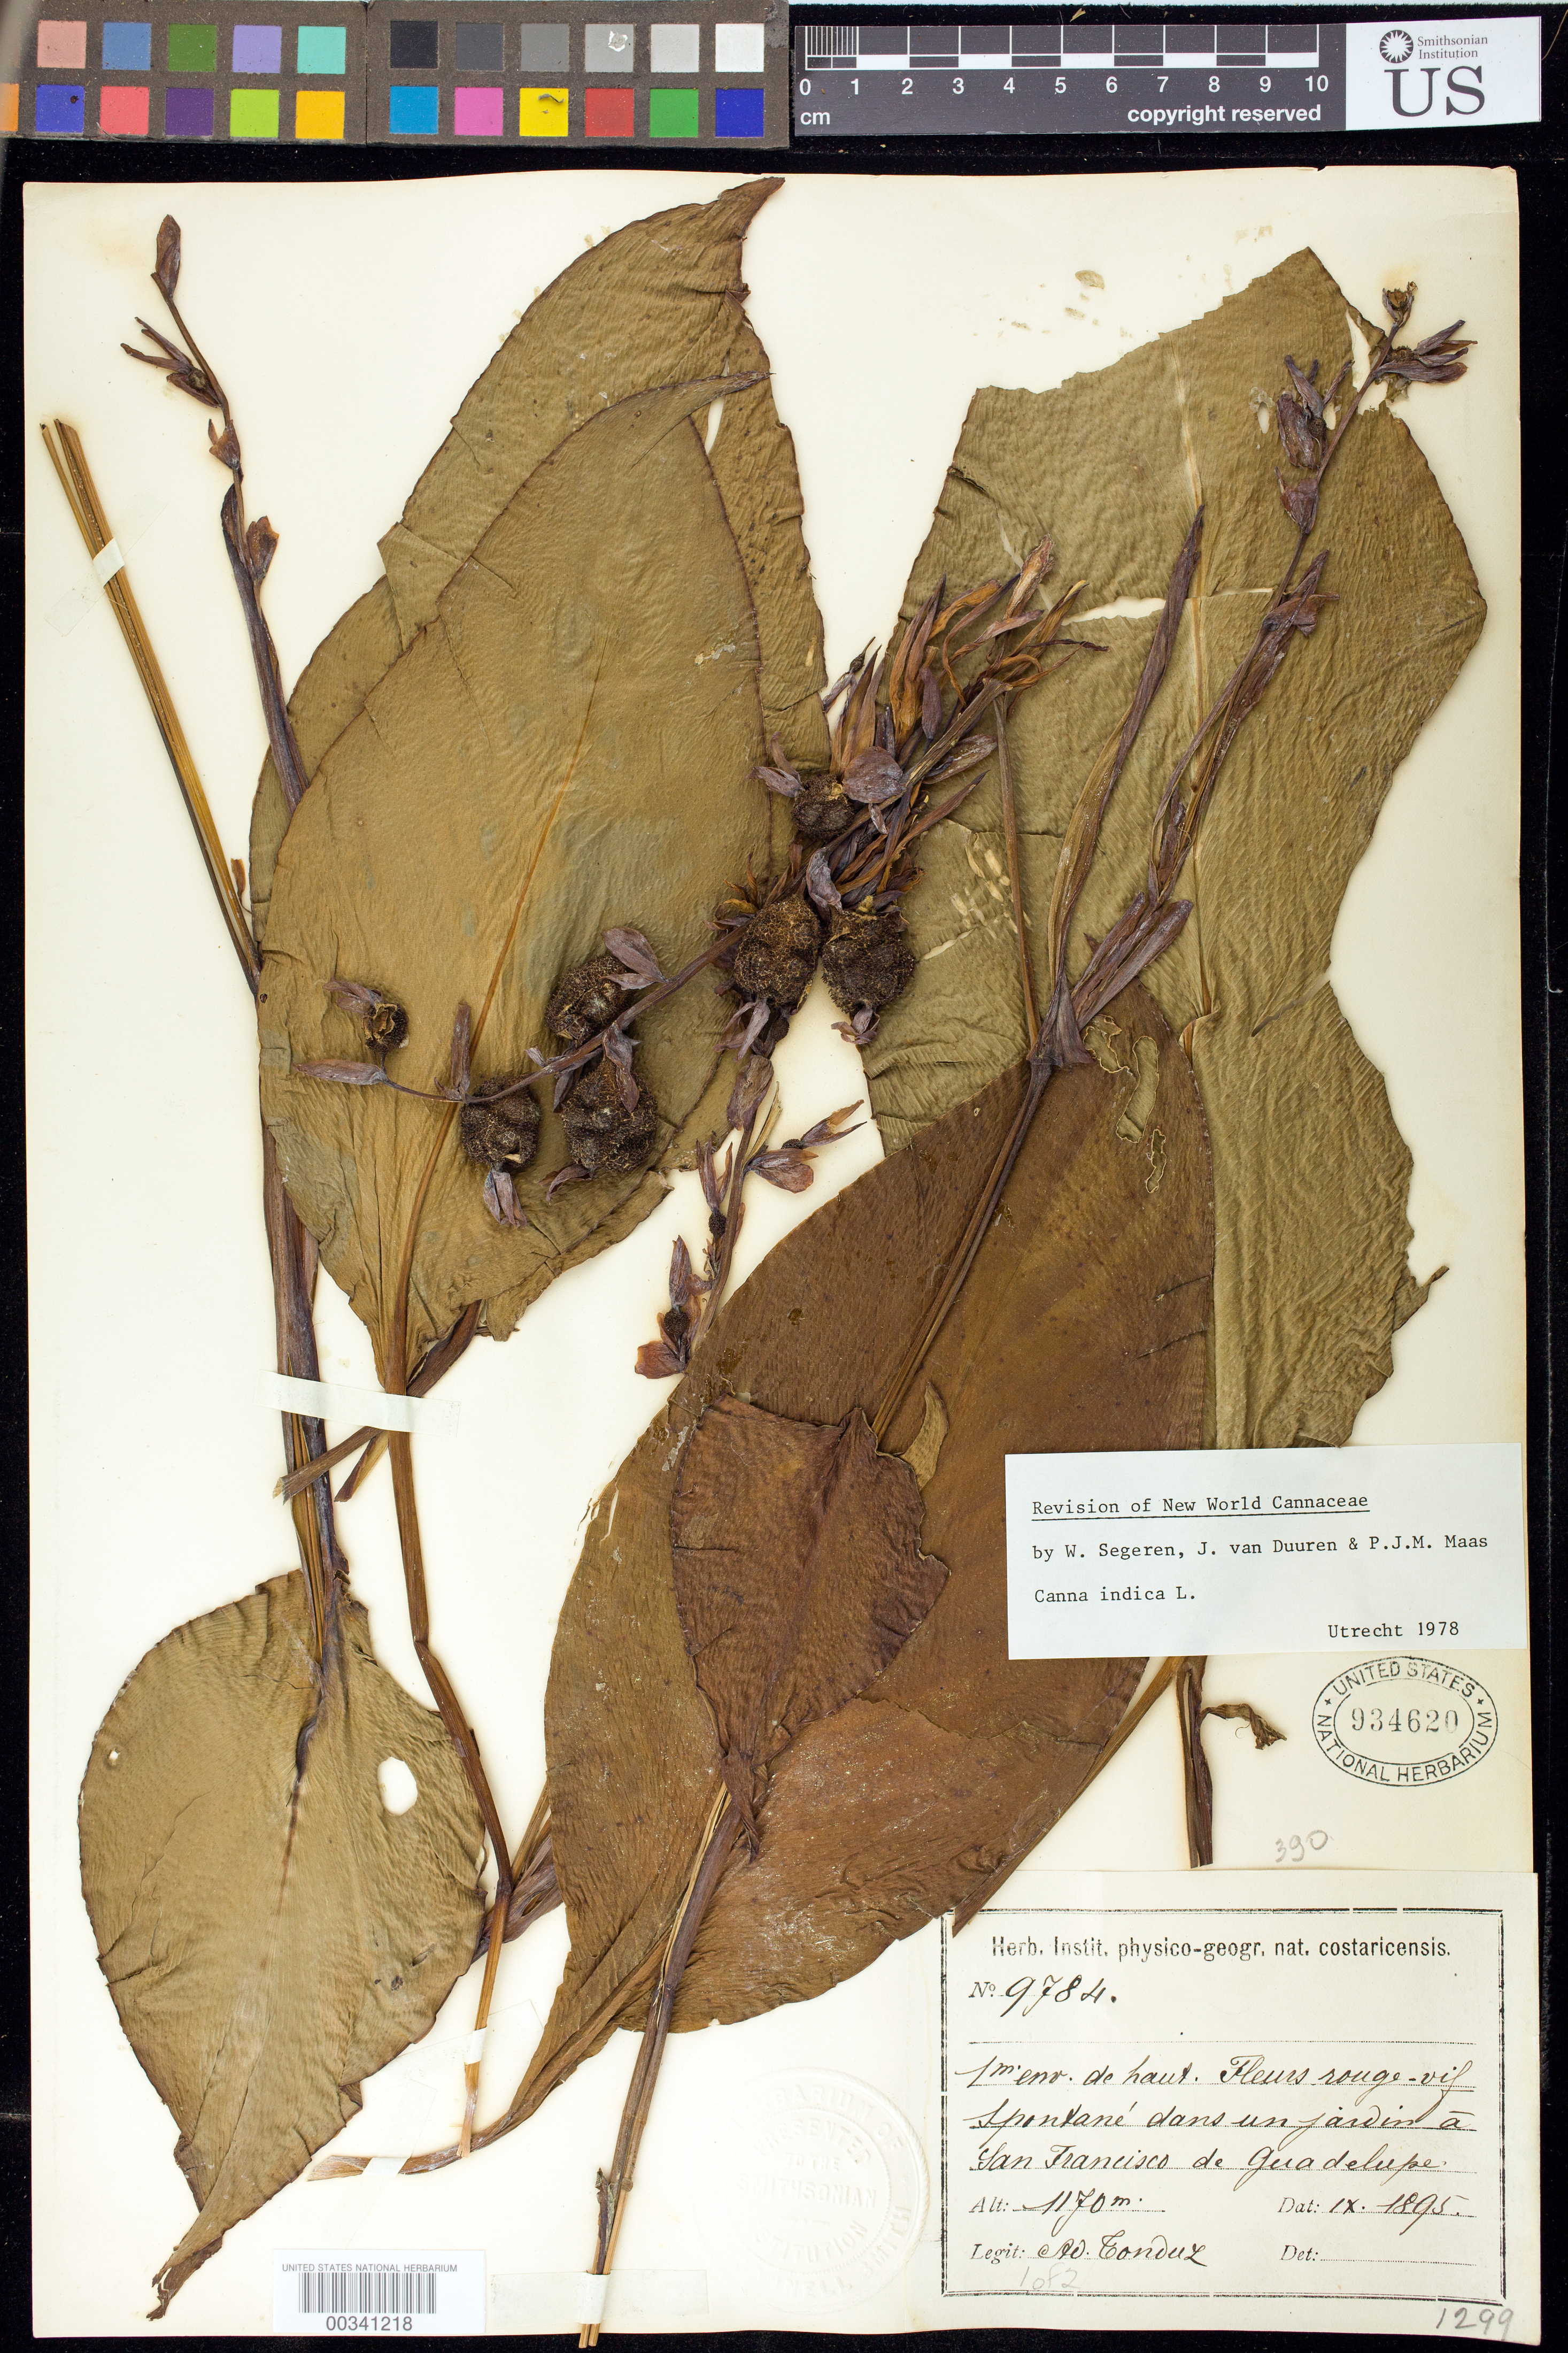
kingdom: Plantae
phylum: Tracheophyta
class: Liliopsida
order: Zingiberales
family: Cannaceae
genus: Canna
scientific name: Canna indica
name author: L.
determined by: Segeren, W.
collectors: A. Tonduz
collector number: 9784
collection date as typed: Sep 1895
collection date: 1895-09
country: Costa Rica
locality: Spontane dans un jardin a San Francisco de Guadalupe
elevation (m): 1170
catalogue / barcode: US 934620